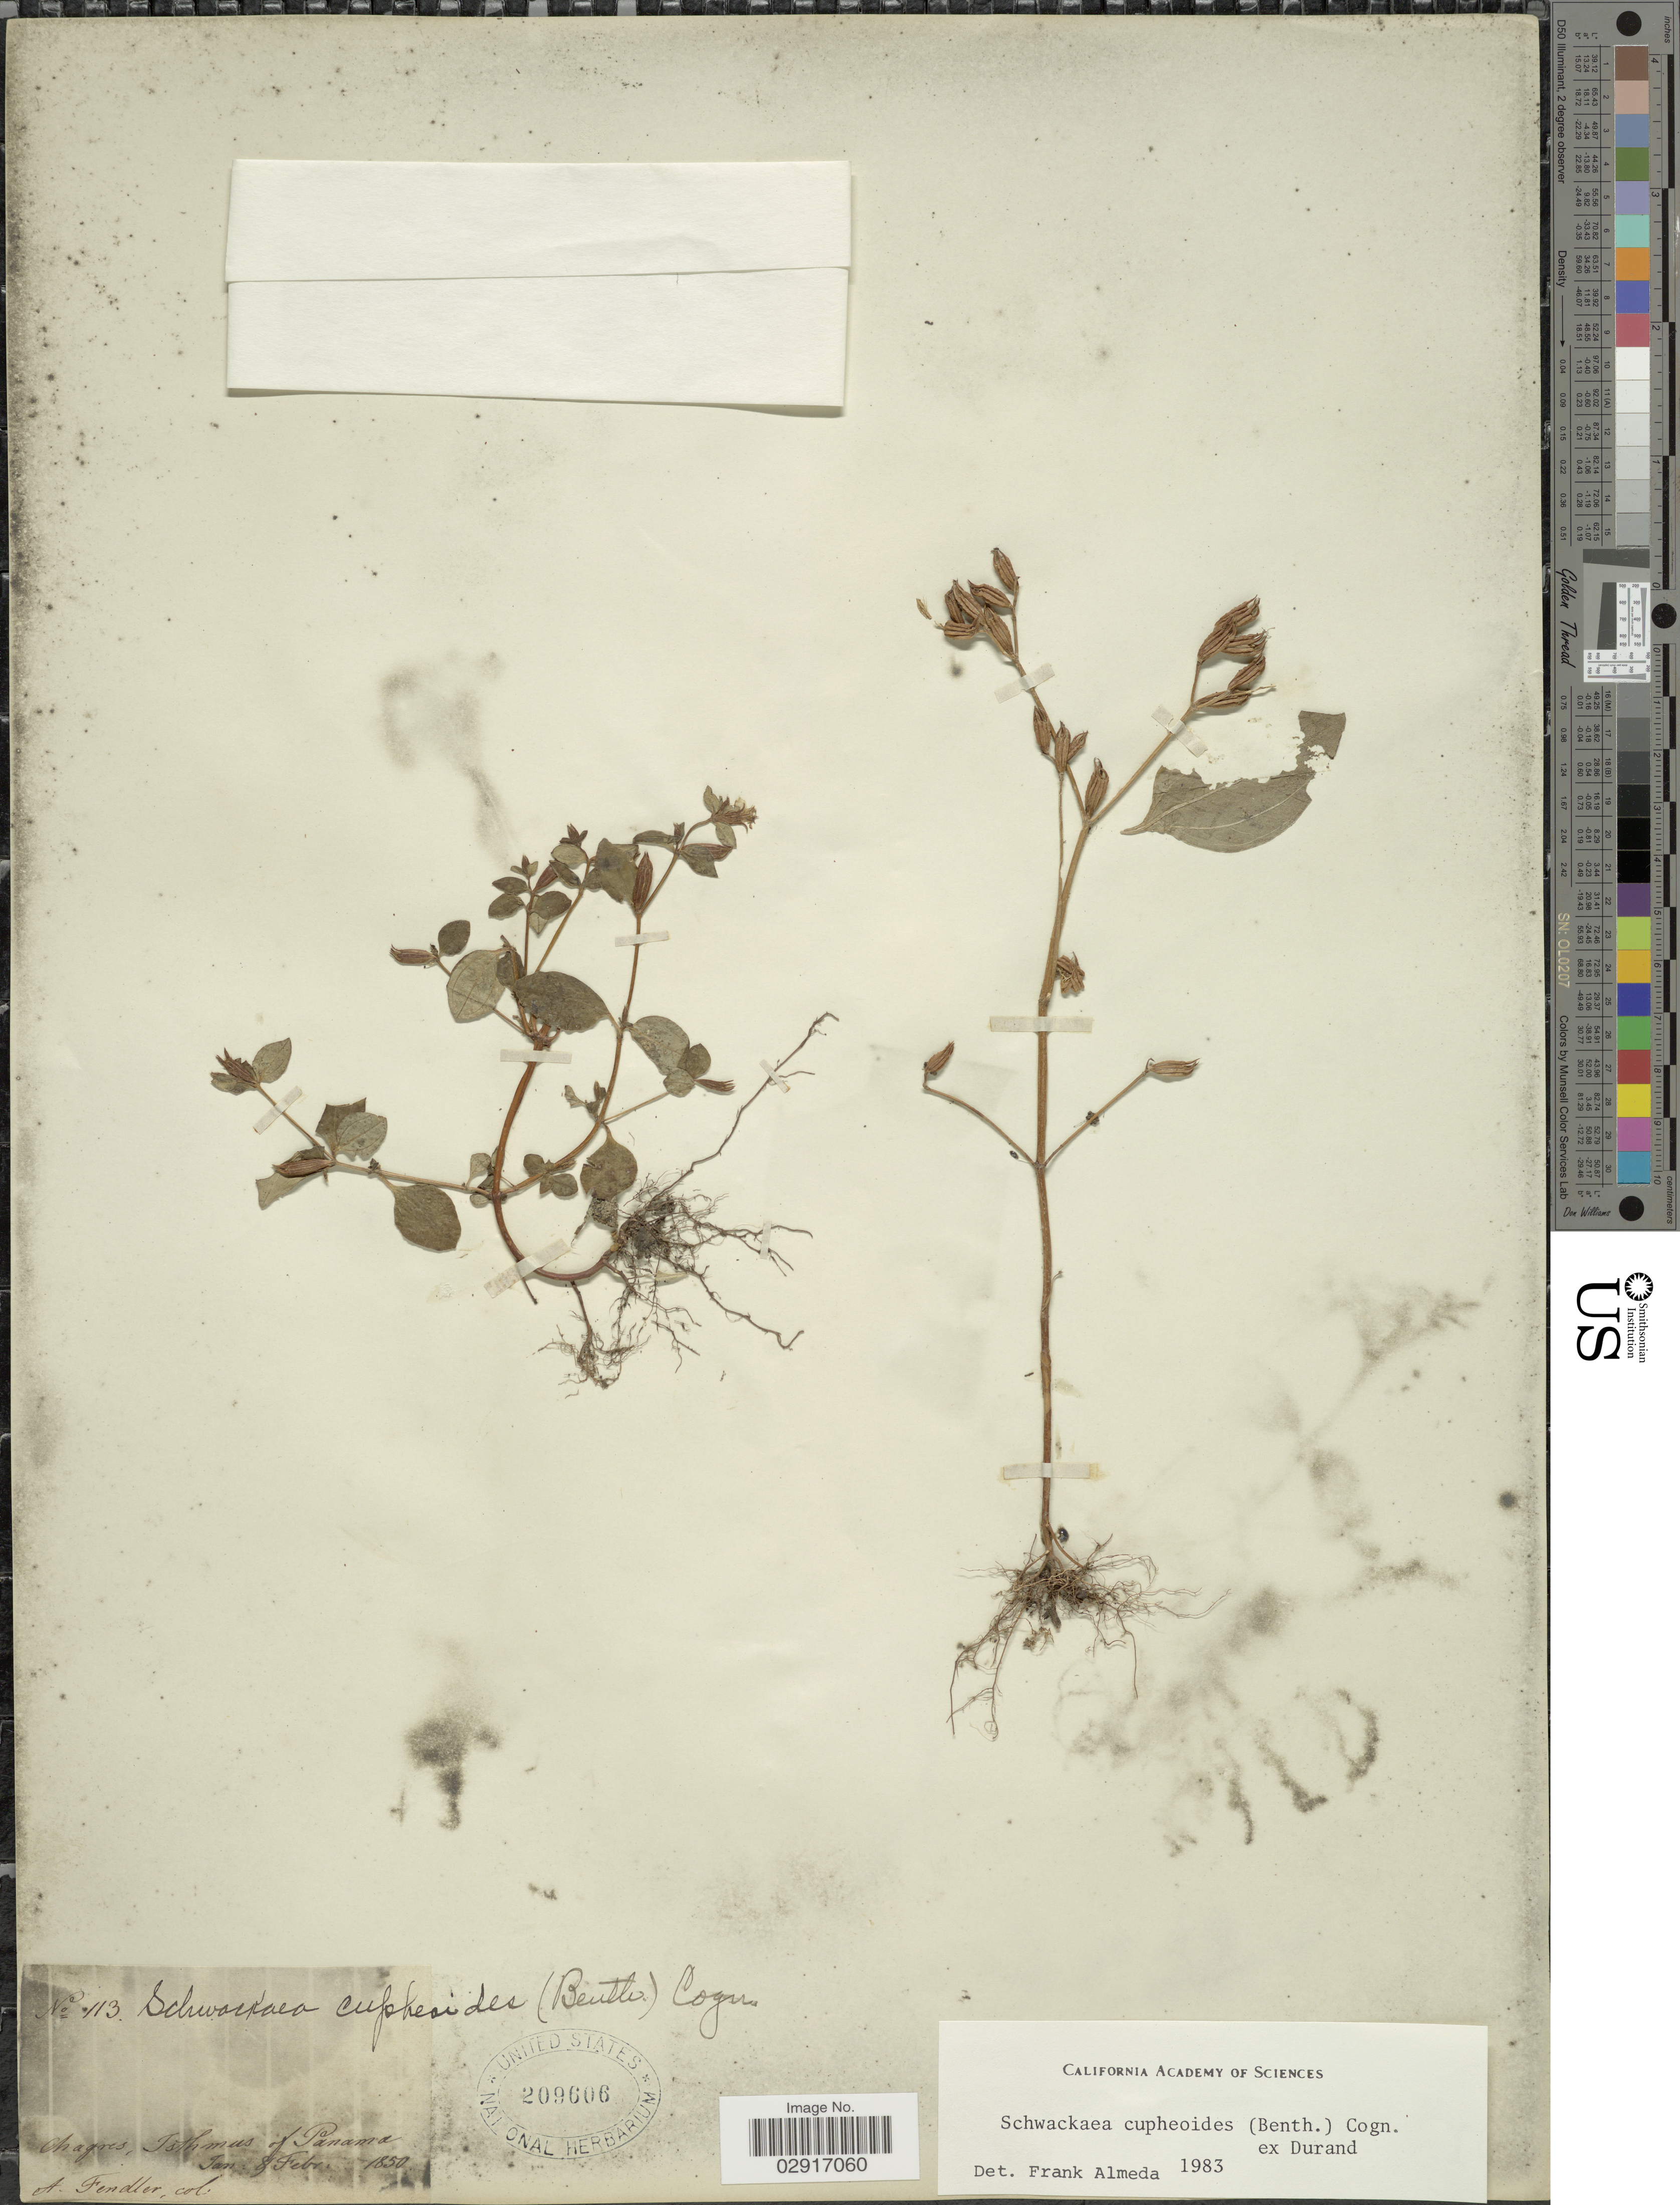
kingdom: Plantae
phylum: Tracheophyta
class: Magnoliopsida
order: Myrtales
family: Melastomataceae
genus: Schwackaea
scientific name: Schwackaea cupheoides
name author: (Benth.) Cogn.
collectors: A. Fendler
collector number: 113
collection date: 1850-01/1850-02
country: Panama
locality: Chagres, Isthmus of Panama.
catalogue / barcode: US 209606